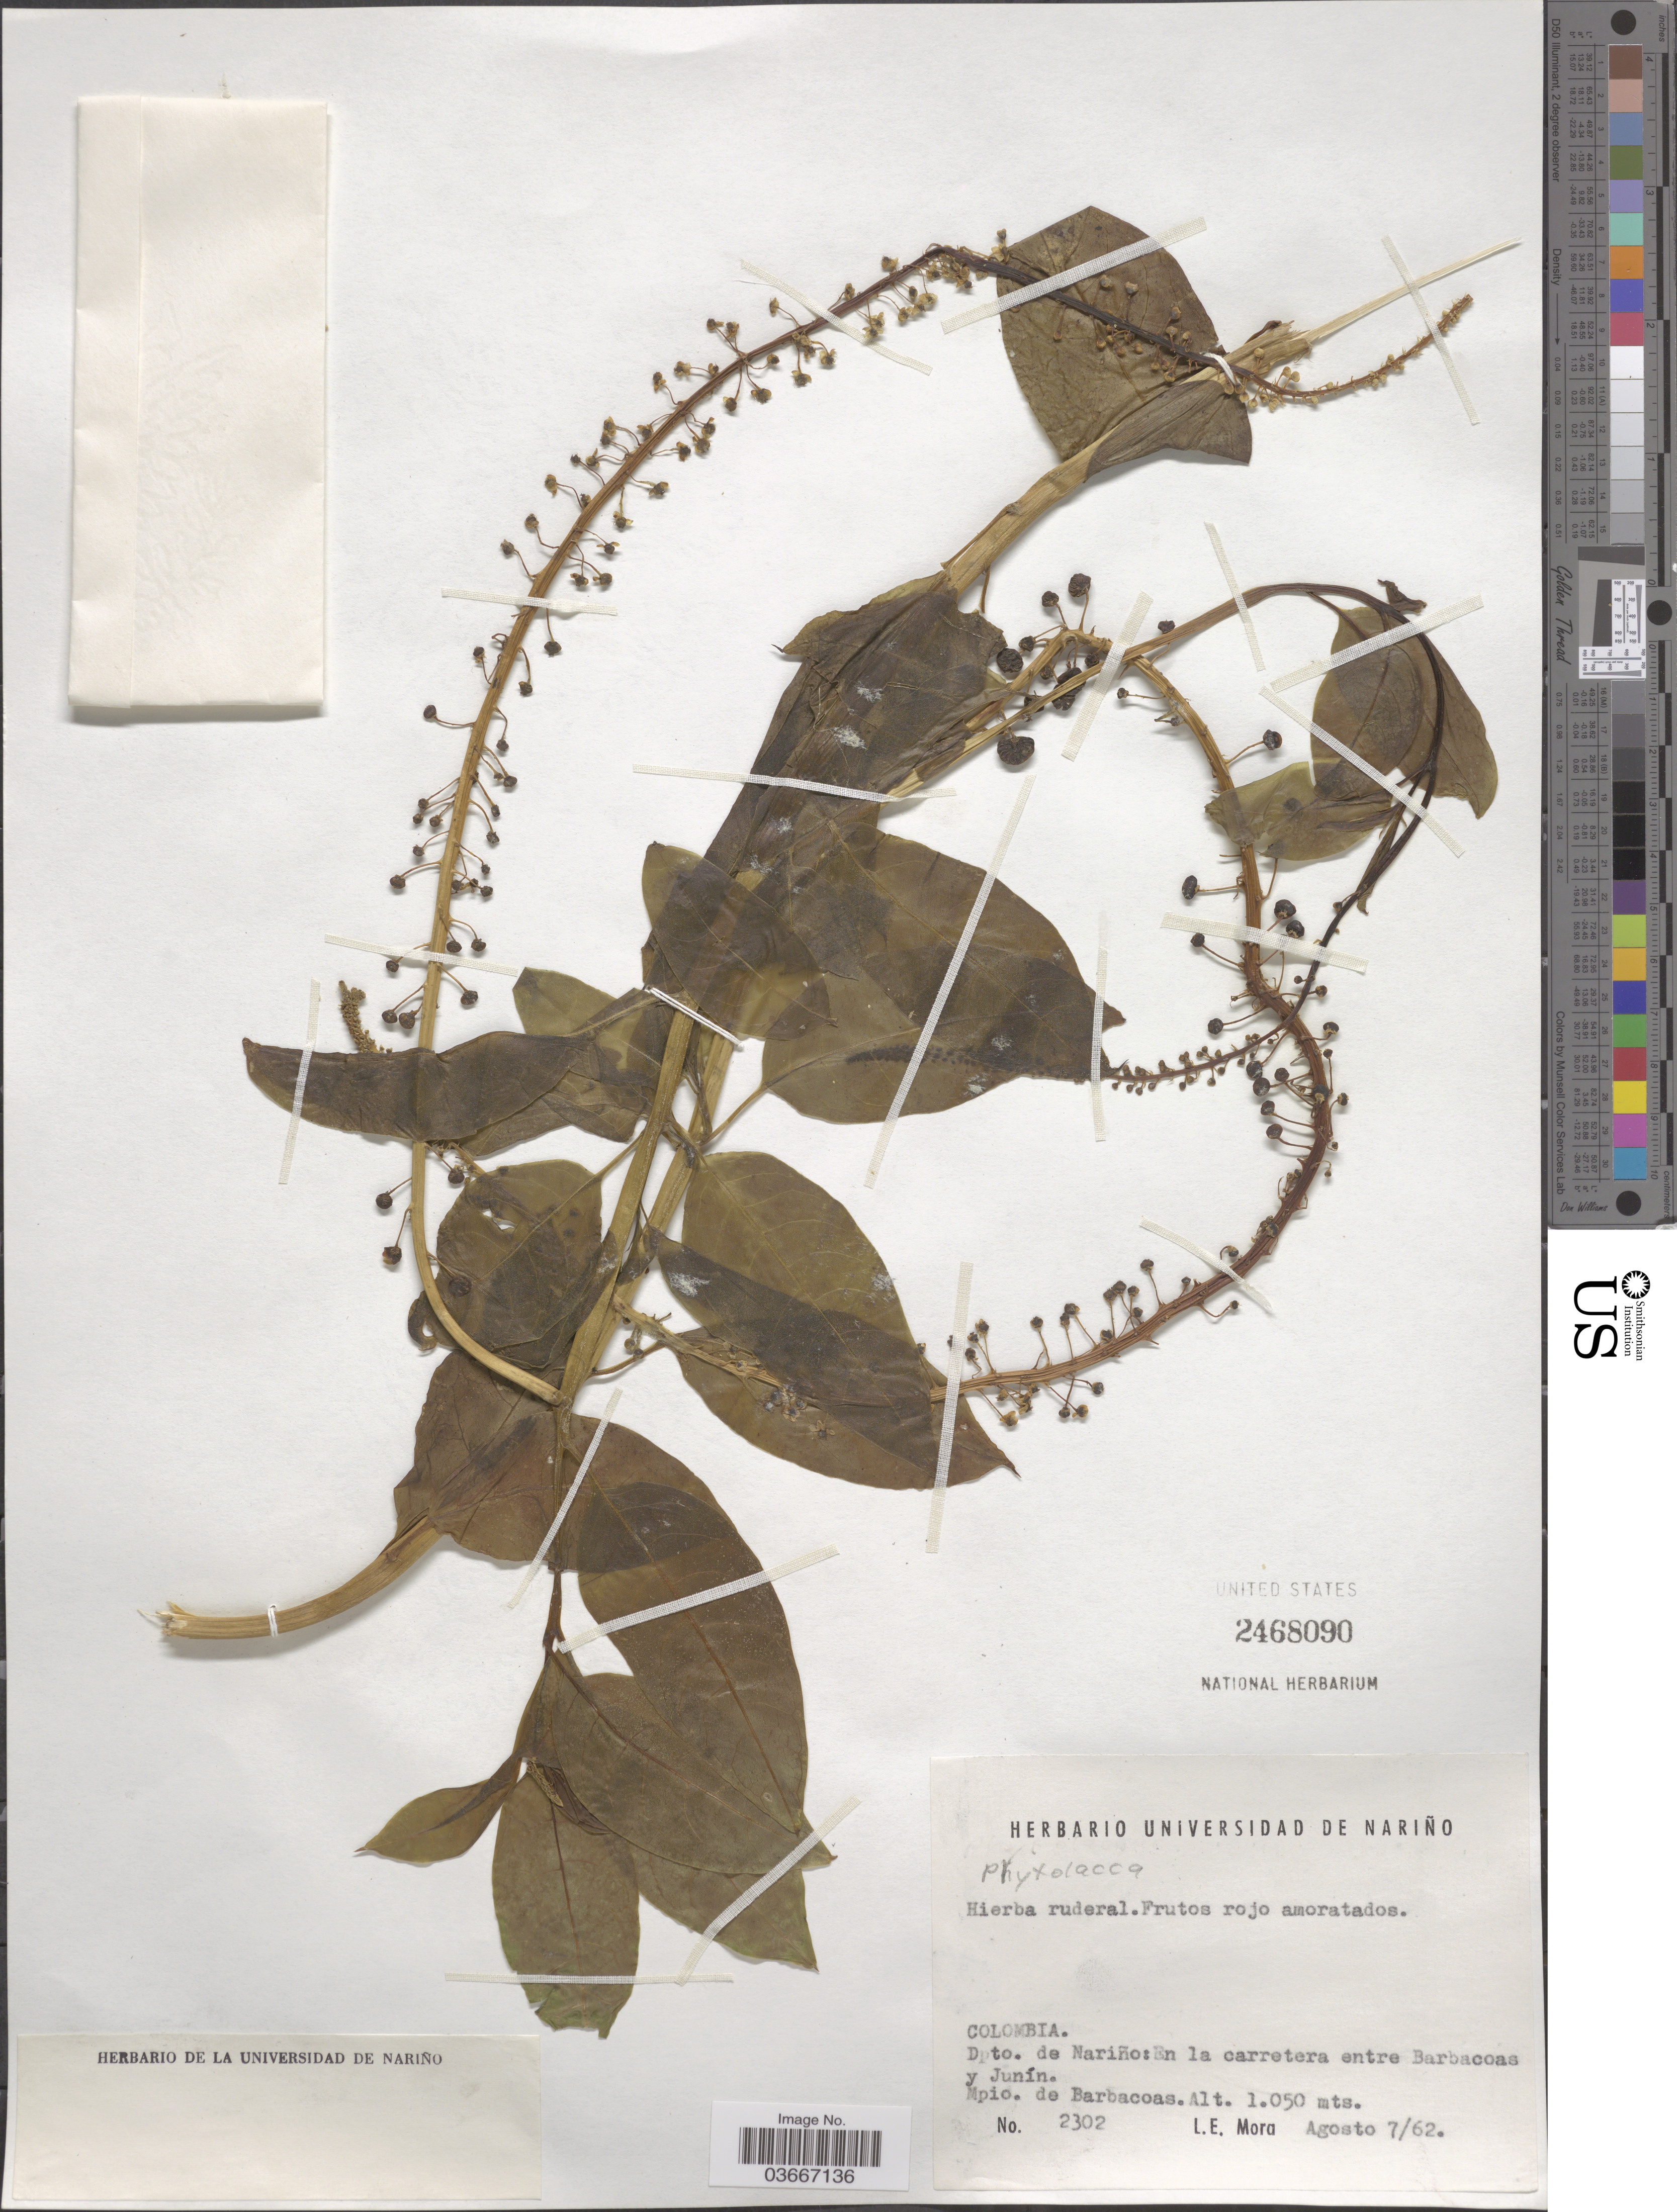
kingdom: Plantae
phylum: Tracheophyta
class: Magnoliopsida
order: Caryophyllales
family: Phytolaccaceae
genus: Phytolacca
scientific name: Phytolacca sp.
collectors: L. Mora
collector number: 2302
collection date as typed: Transcribed d/m/y: 7/8/62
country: Colombia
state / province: Nariño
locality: Dpto. de Nariño: En la carretera entre Barbacoas y Junín. Mpio. de Barbacoas.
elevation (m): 1050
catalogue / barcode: US 2468090